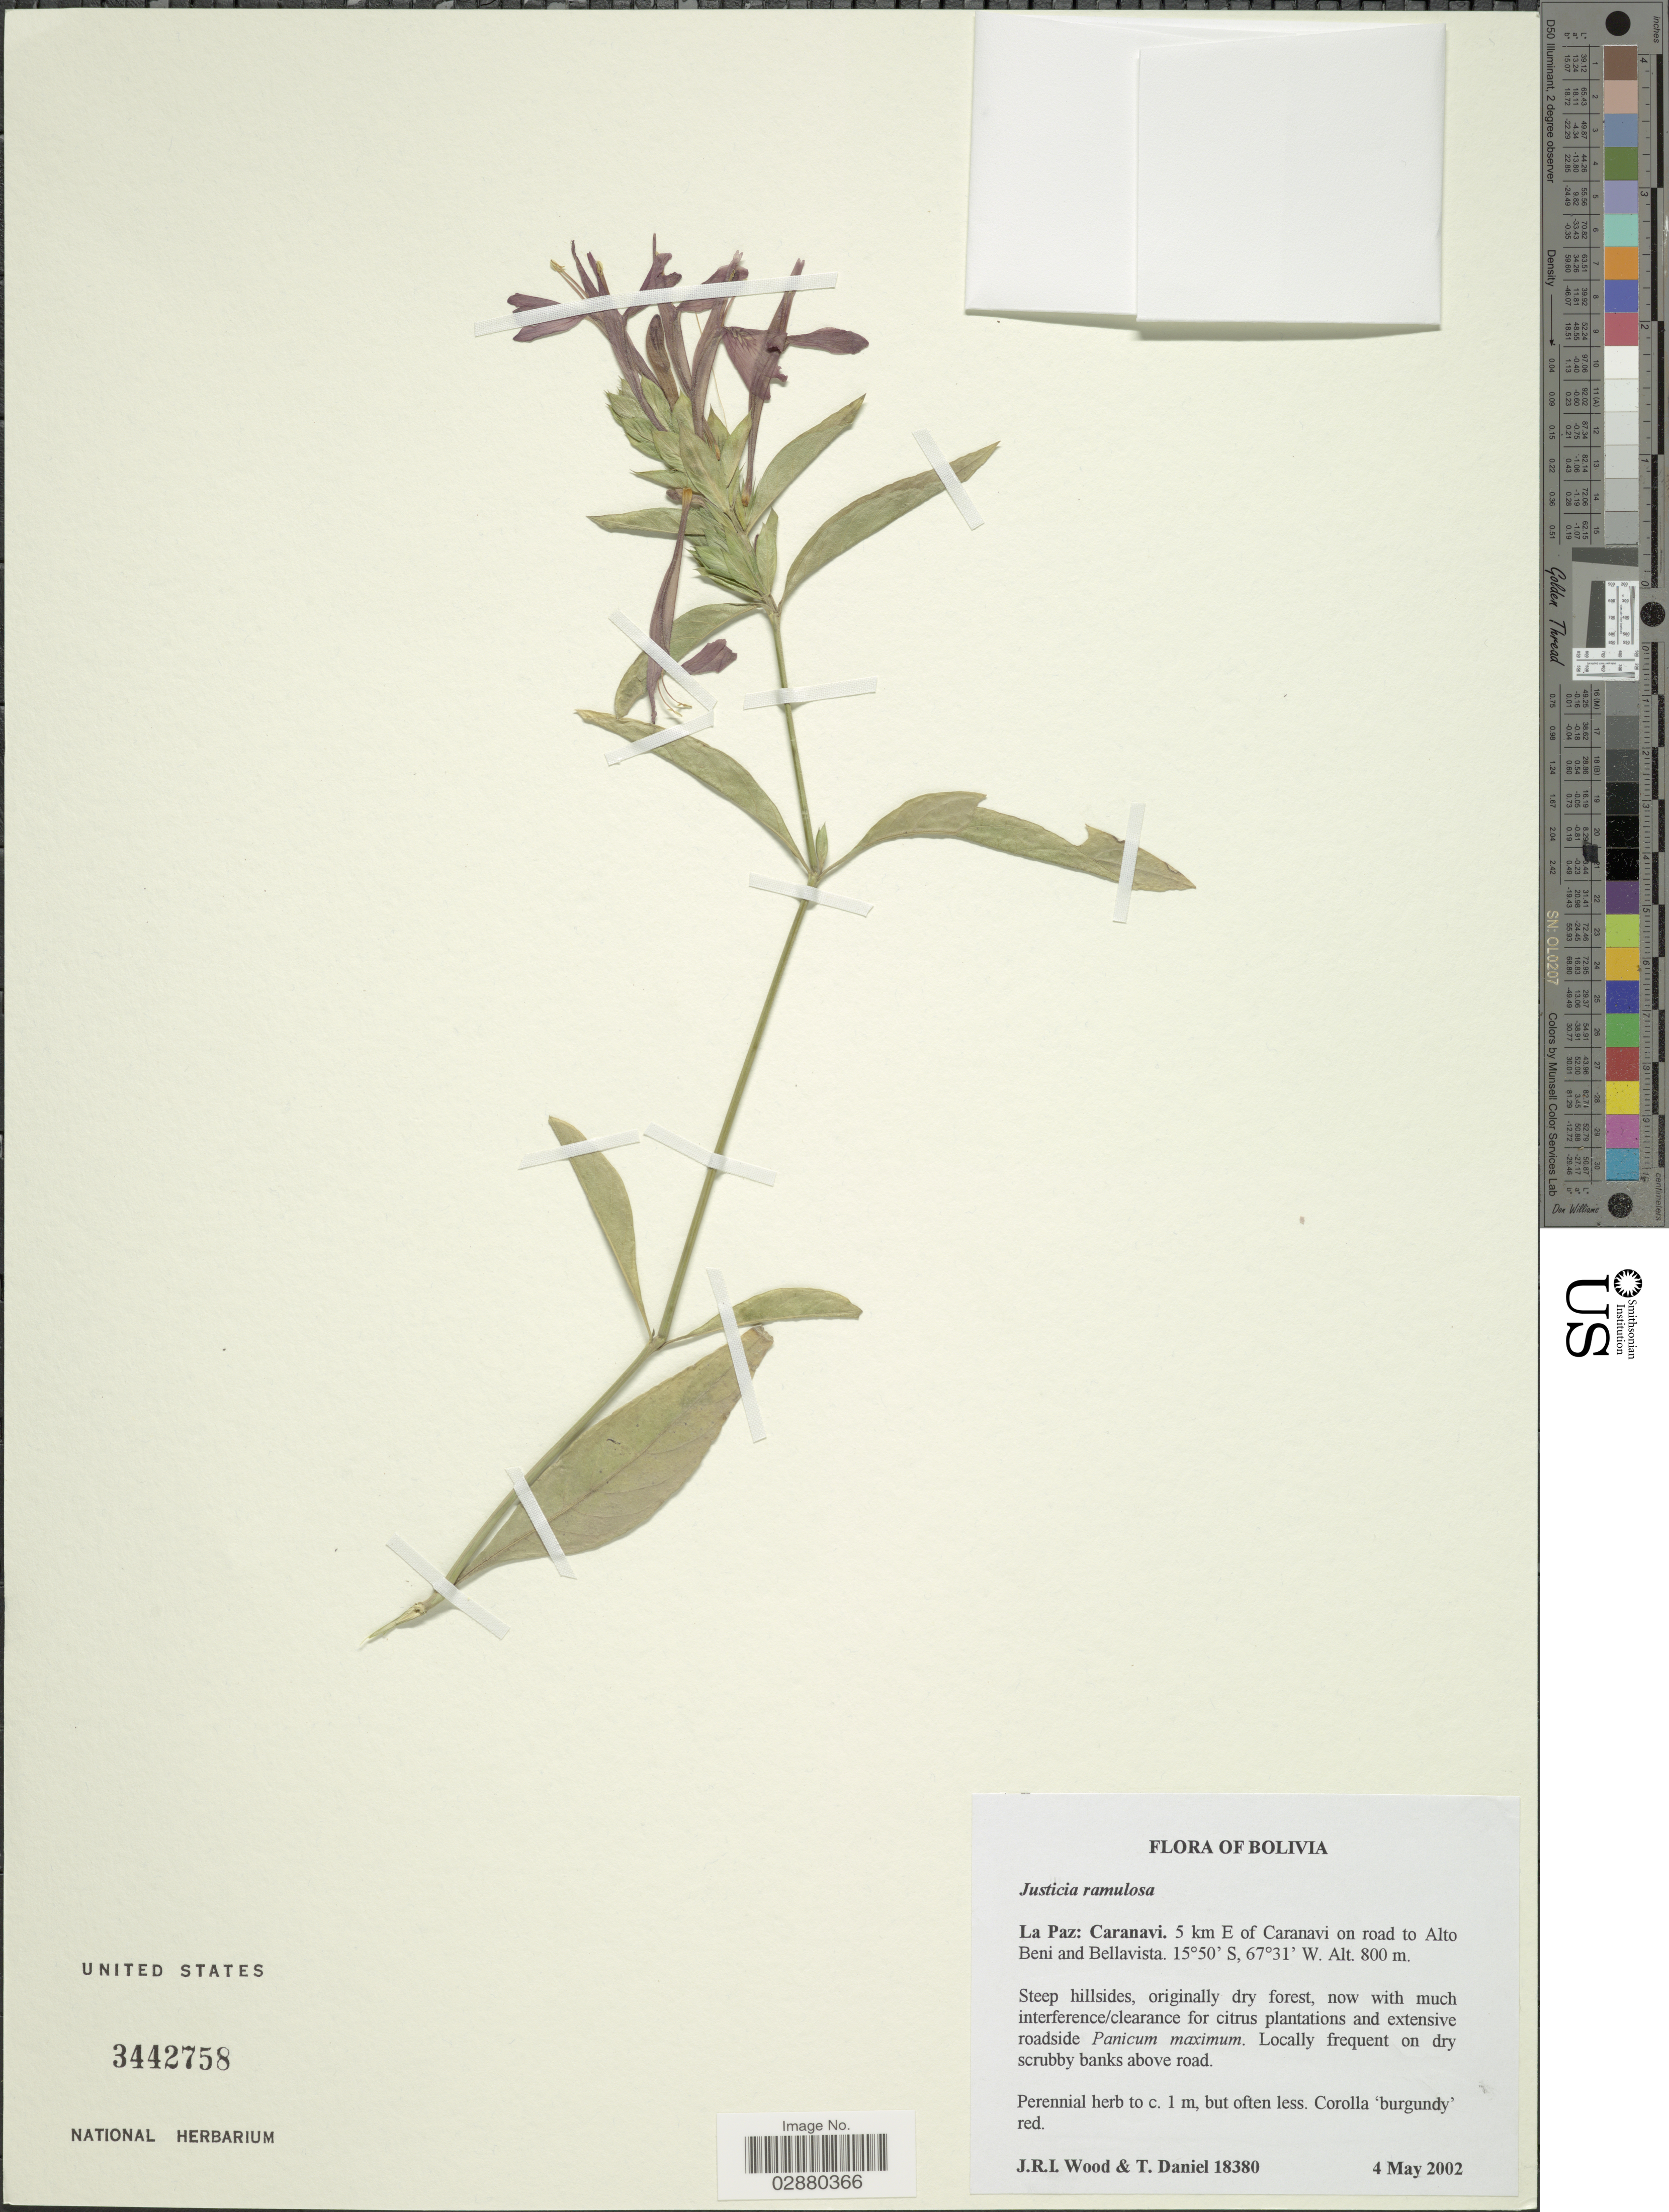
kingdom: Plantae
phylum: Tracheophyta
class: Magnoliopsida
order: Lamiales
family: Acanthaceae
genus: Justicia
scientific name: Justicia ramulosa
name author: (Morong) V.A.W. Graham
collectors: J. R. I. Wood & T. Daniel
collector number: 18380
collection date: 2002-05-04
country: Bolivia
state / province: La Paz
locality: Caranavi. 5 km E of Caranavi on road to Alto Beni and Bellavista.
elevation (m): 800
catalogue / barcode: US 3442758